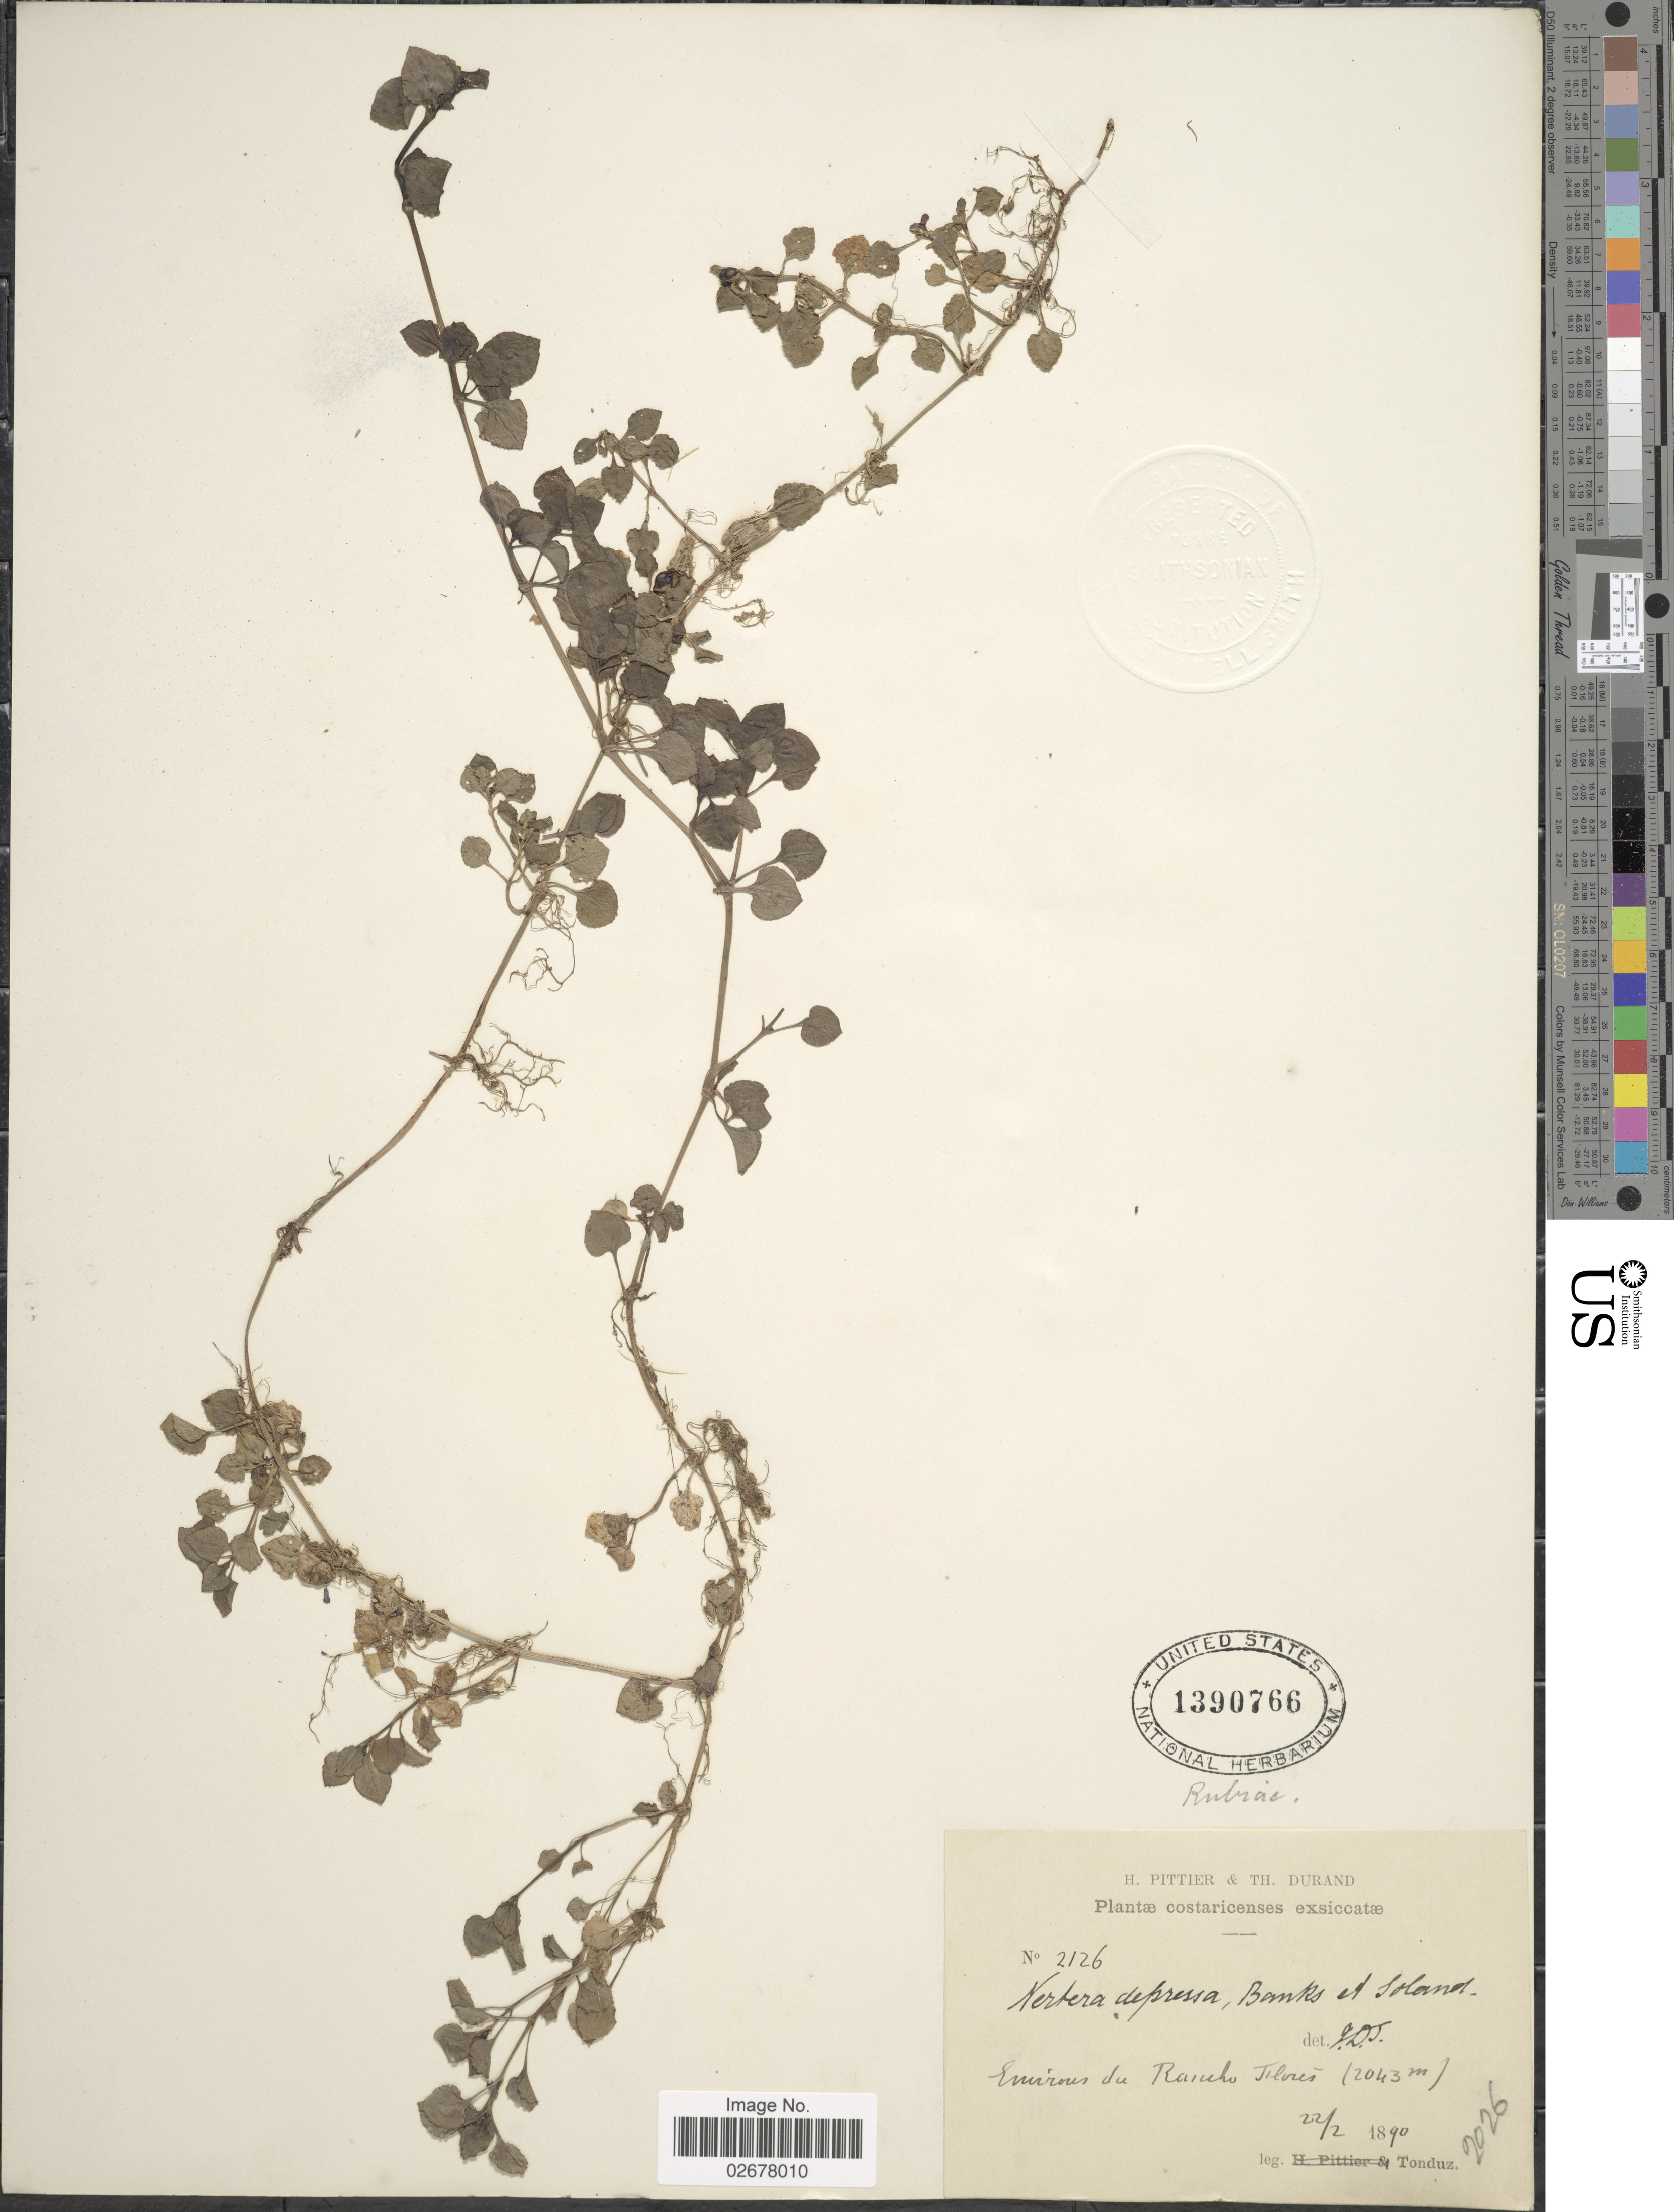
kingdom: Plantae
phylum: Tracheophyta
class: Magnoliopsida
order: Gentianales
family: Rubiaceae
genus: Nertera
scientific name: Nertera depressa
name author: Banks & Sol. ex Gaertn.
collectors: A. Tonduz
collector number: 2126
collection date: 1890-02-22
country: Costa Rica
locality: Environs du Rancho Florés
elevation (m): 2043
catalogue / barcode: US 1390766